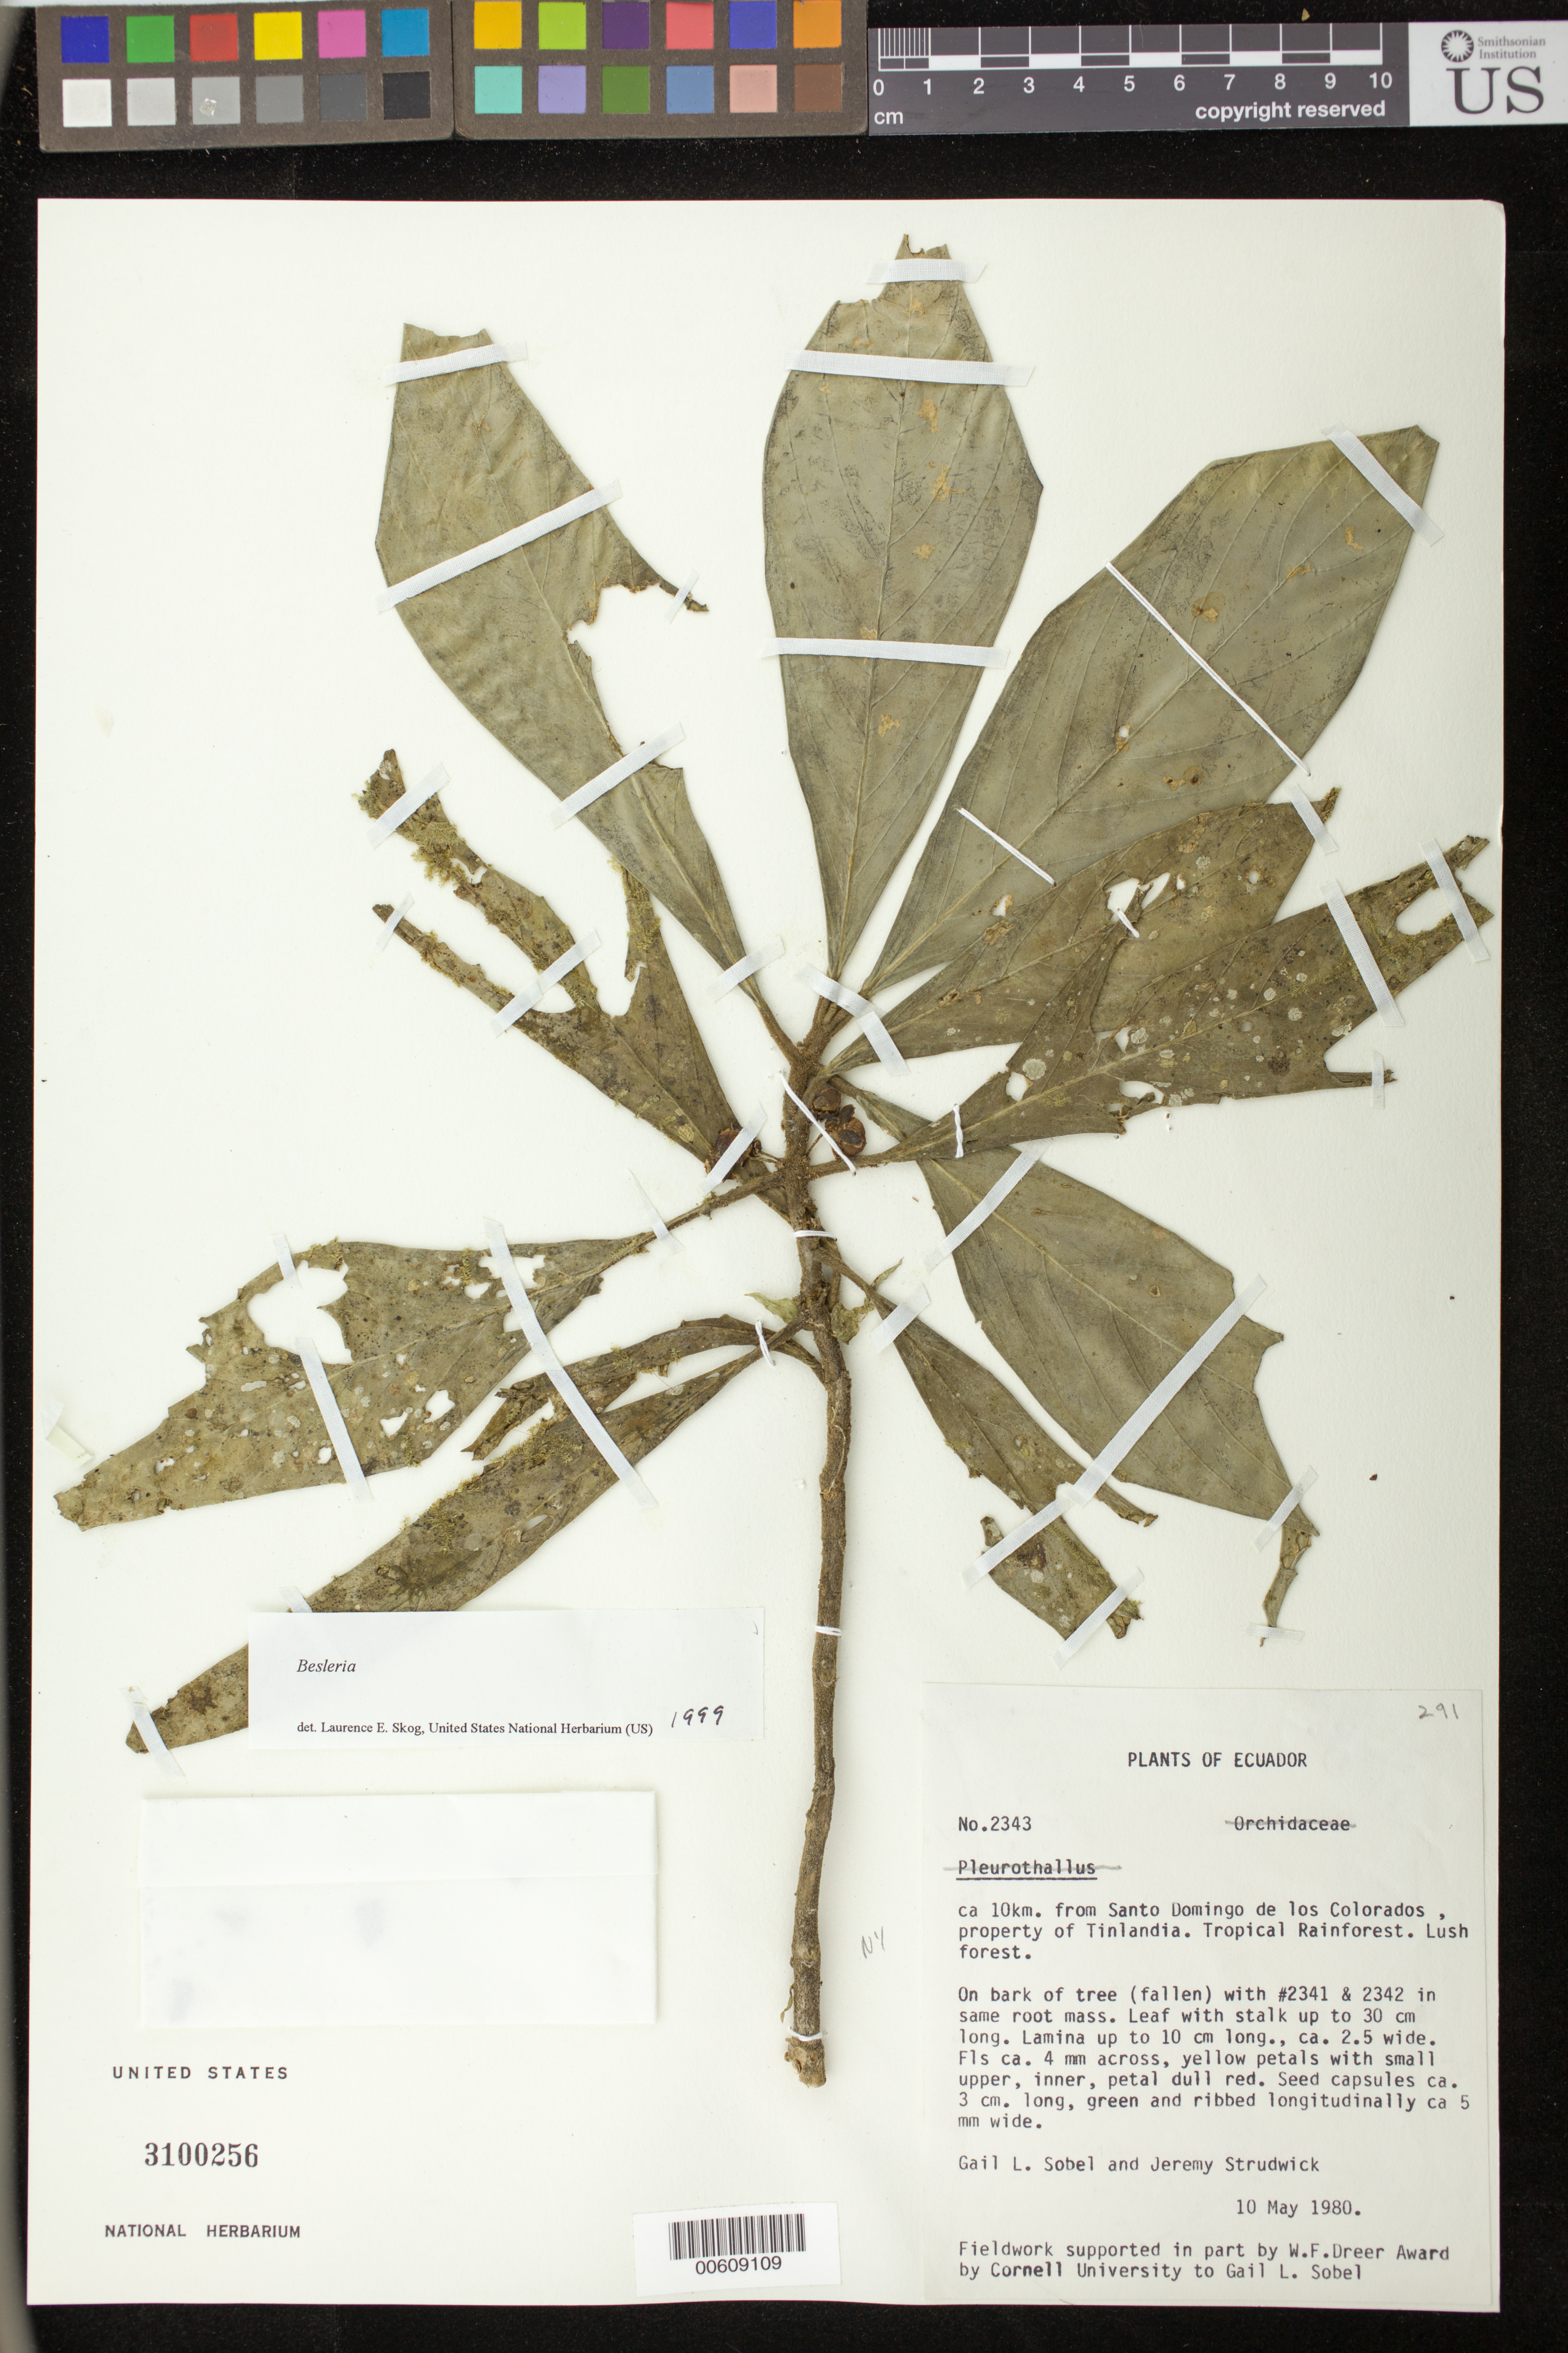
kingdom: Plantae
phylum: Tracheophyta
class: Magnoliopsida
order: Lamiales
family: Gesneriaceae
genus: Besleria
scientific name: Besleria sp.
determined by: Skog, Laurence E.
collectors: G. L. Sobel & J. J. Strudwick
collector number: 2343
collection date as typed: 10 May 1980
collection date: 1980-05-10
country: Ecuador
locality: Ca. 10 km from Santo Domingo de los Colorados, property of Tinlandia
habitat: Tropical rainforest; lush forest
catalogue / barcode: US 3100256